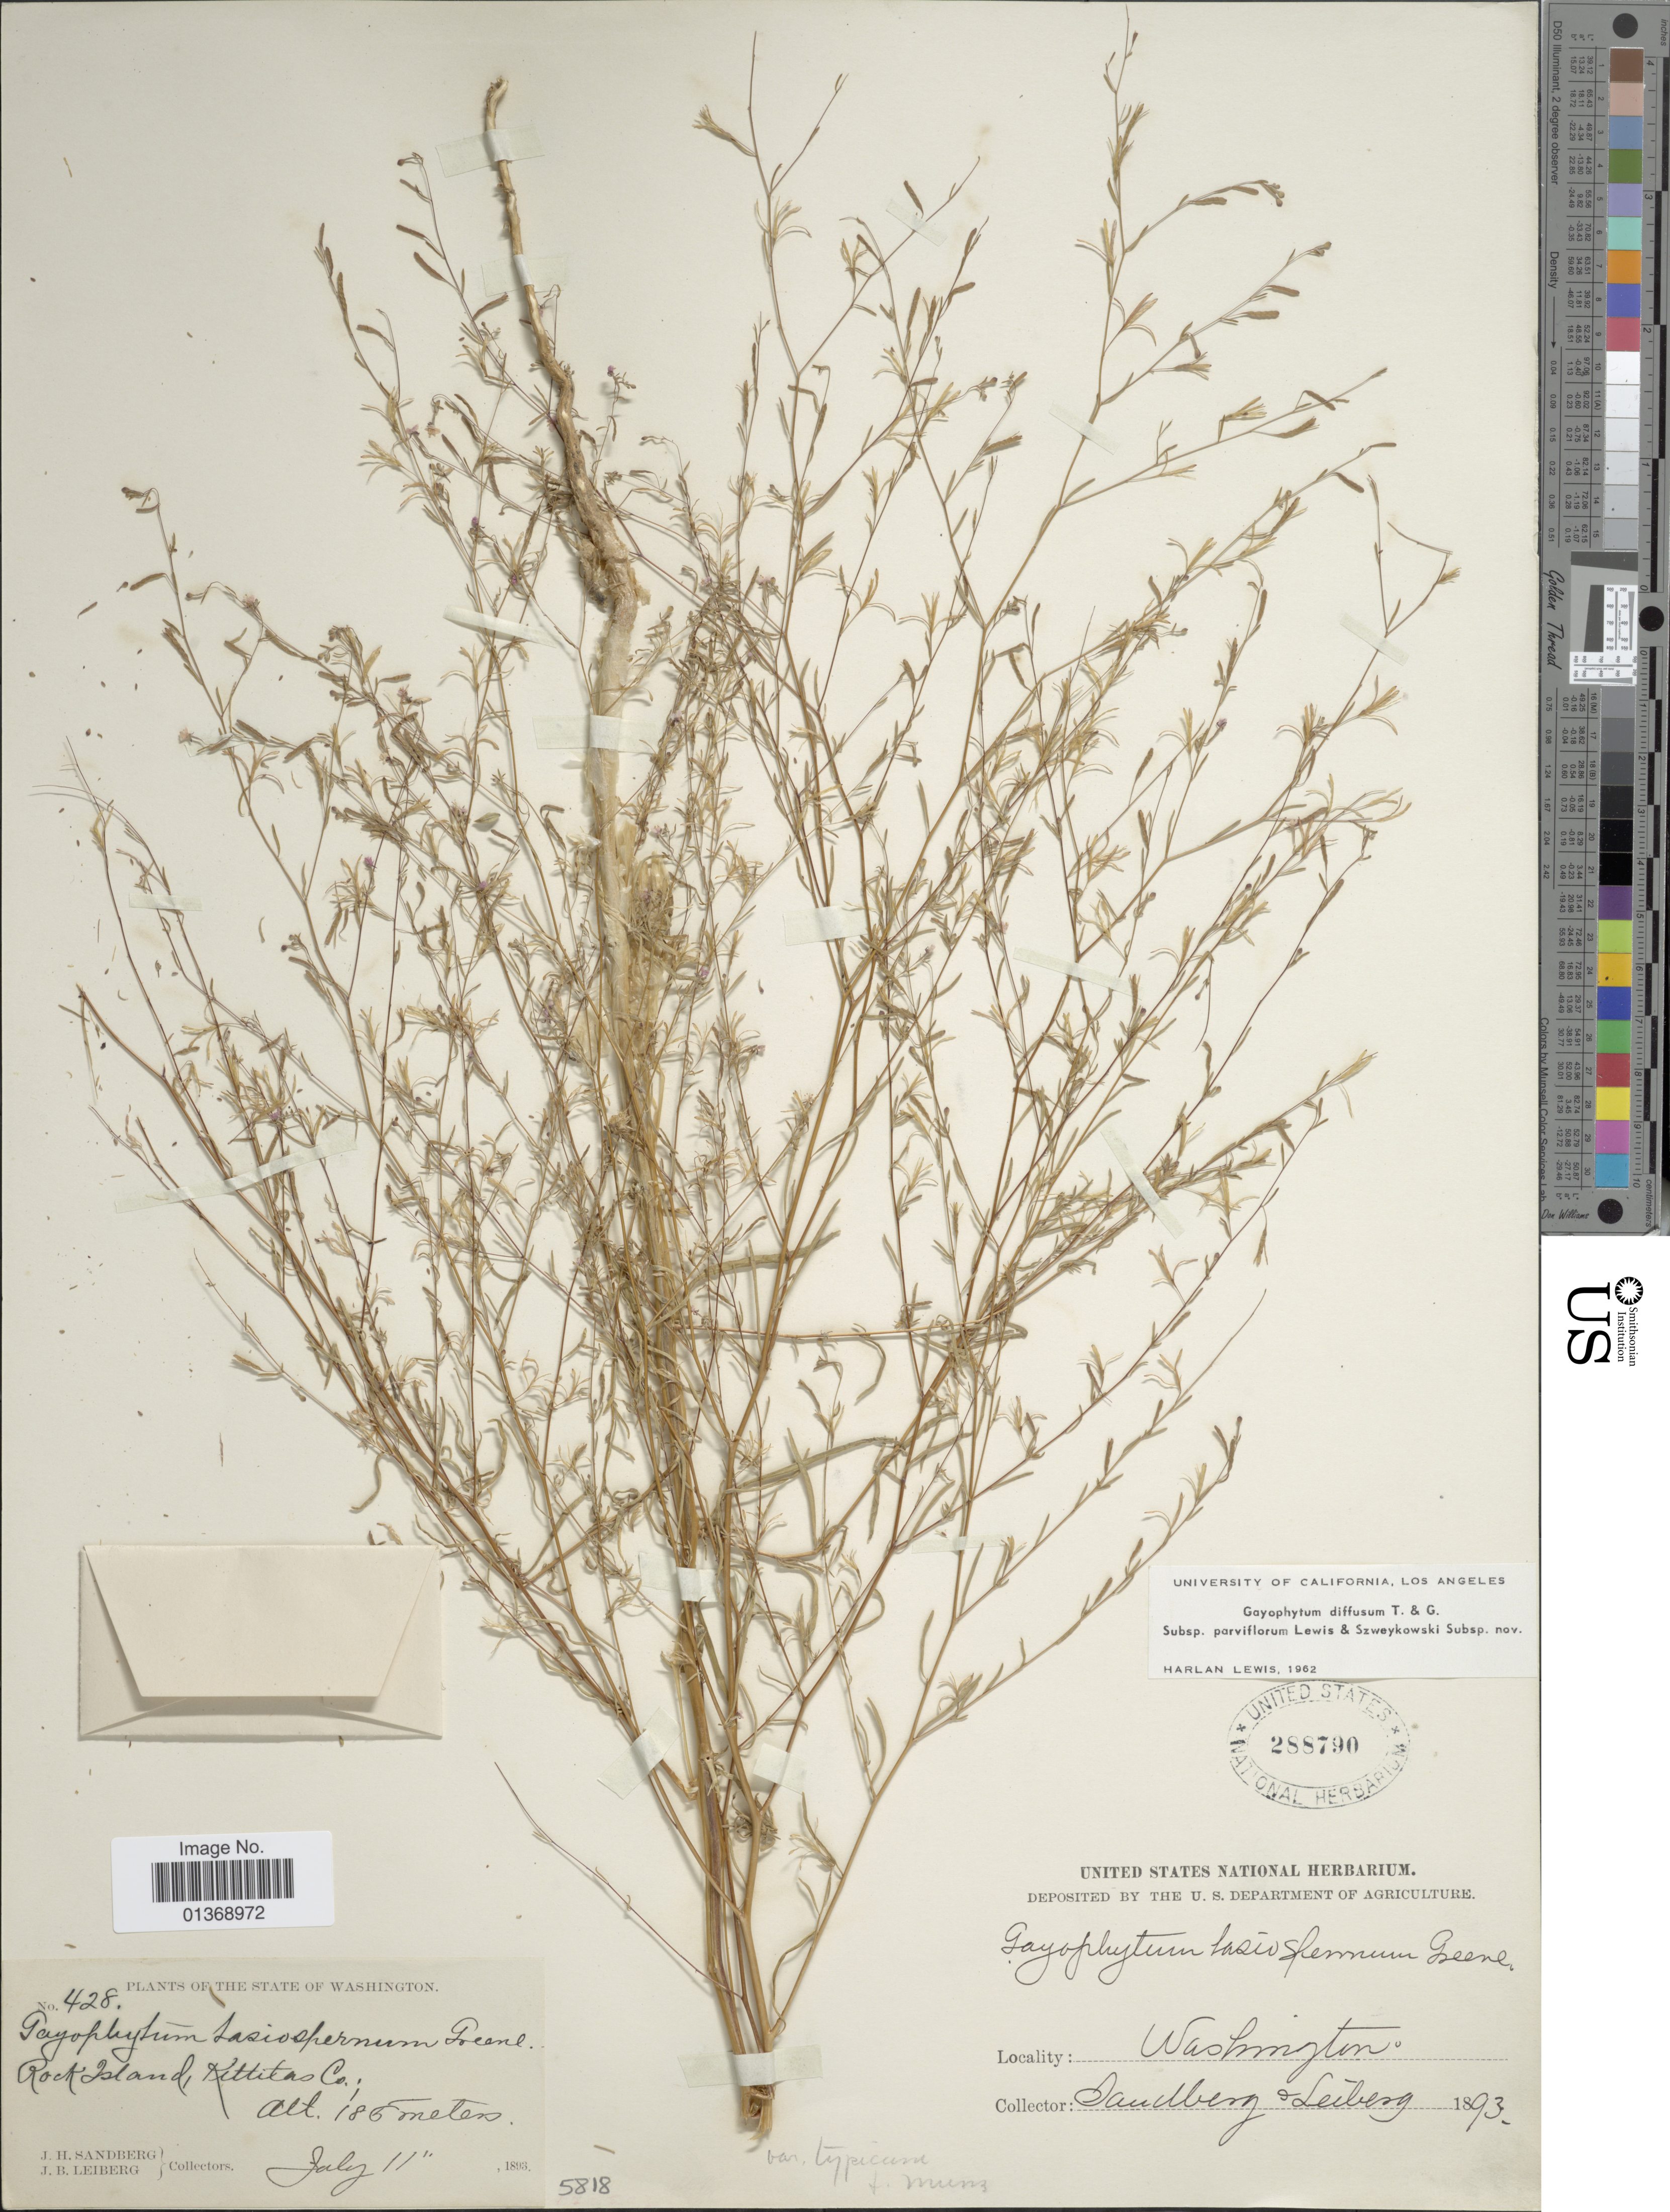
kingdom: Plantae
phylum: Tracheophyta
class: Magnoliopsida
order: Myrtales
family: Onagraceae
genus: Gayophytum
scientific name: Gayophytum diffusum subsp. parviflorum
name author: F. H. Lewis & Szweyk.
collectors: J. H. Sandberg & J. B. Leiberg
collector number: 428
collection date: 1893-07-11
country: United States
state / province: Washington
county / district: Kittitas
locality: Rock Island, Kittitas co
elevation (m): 185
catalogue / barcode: US 288790